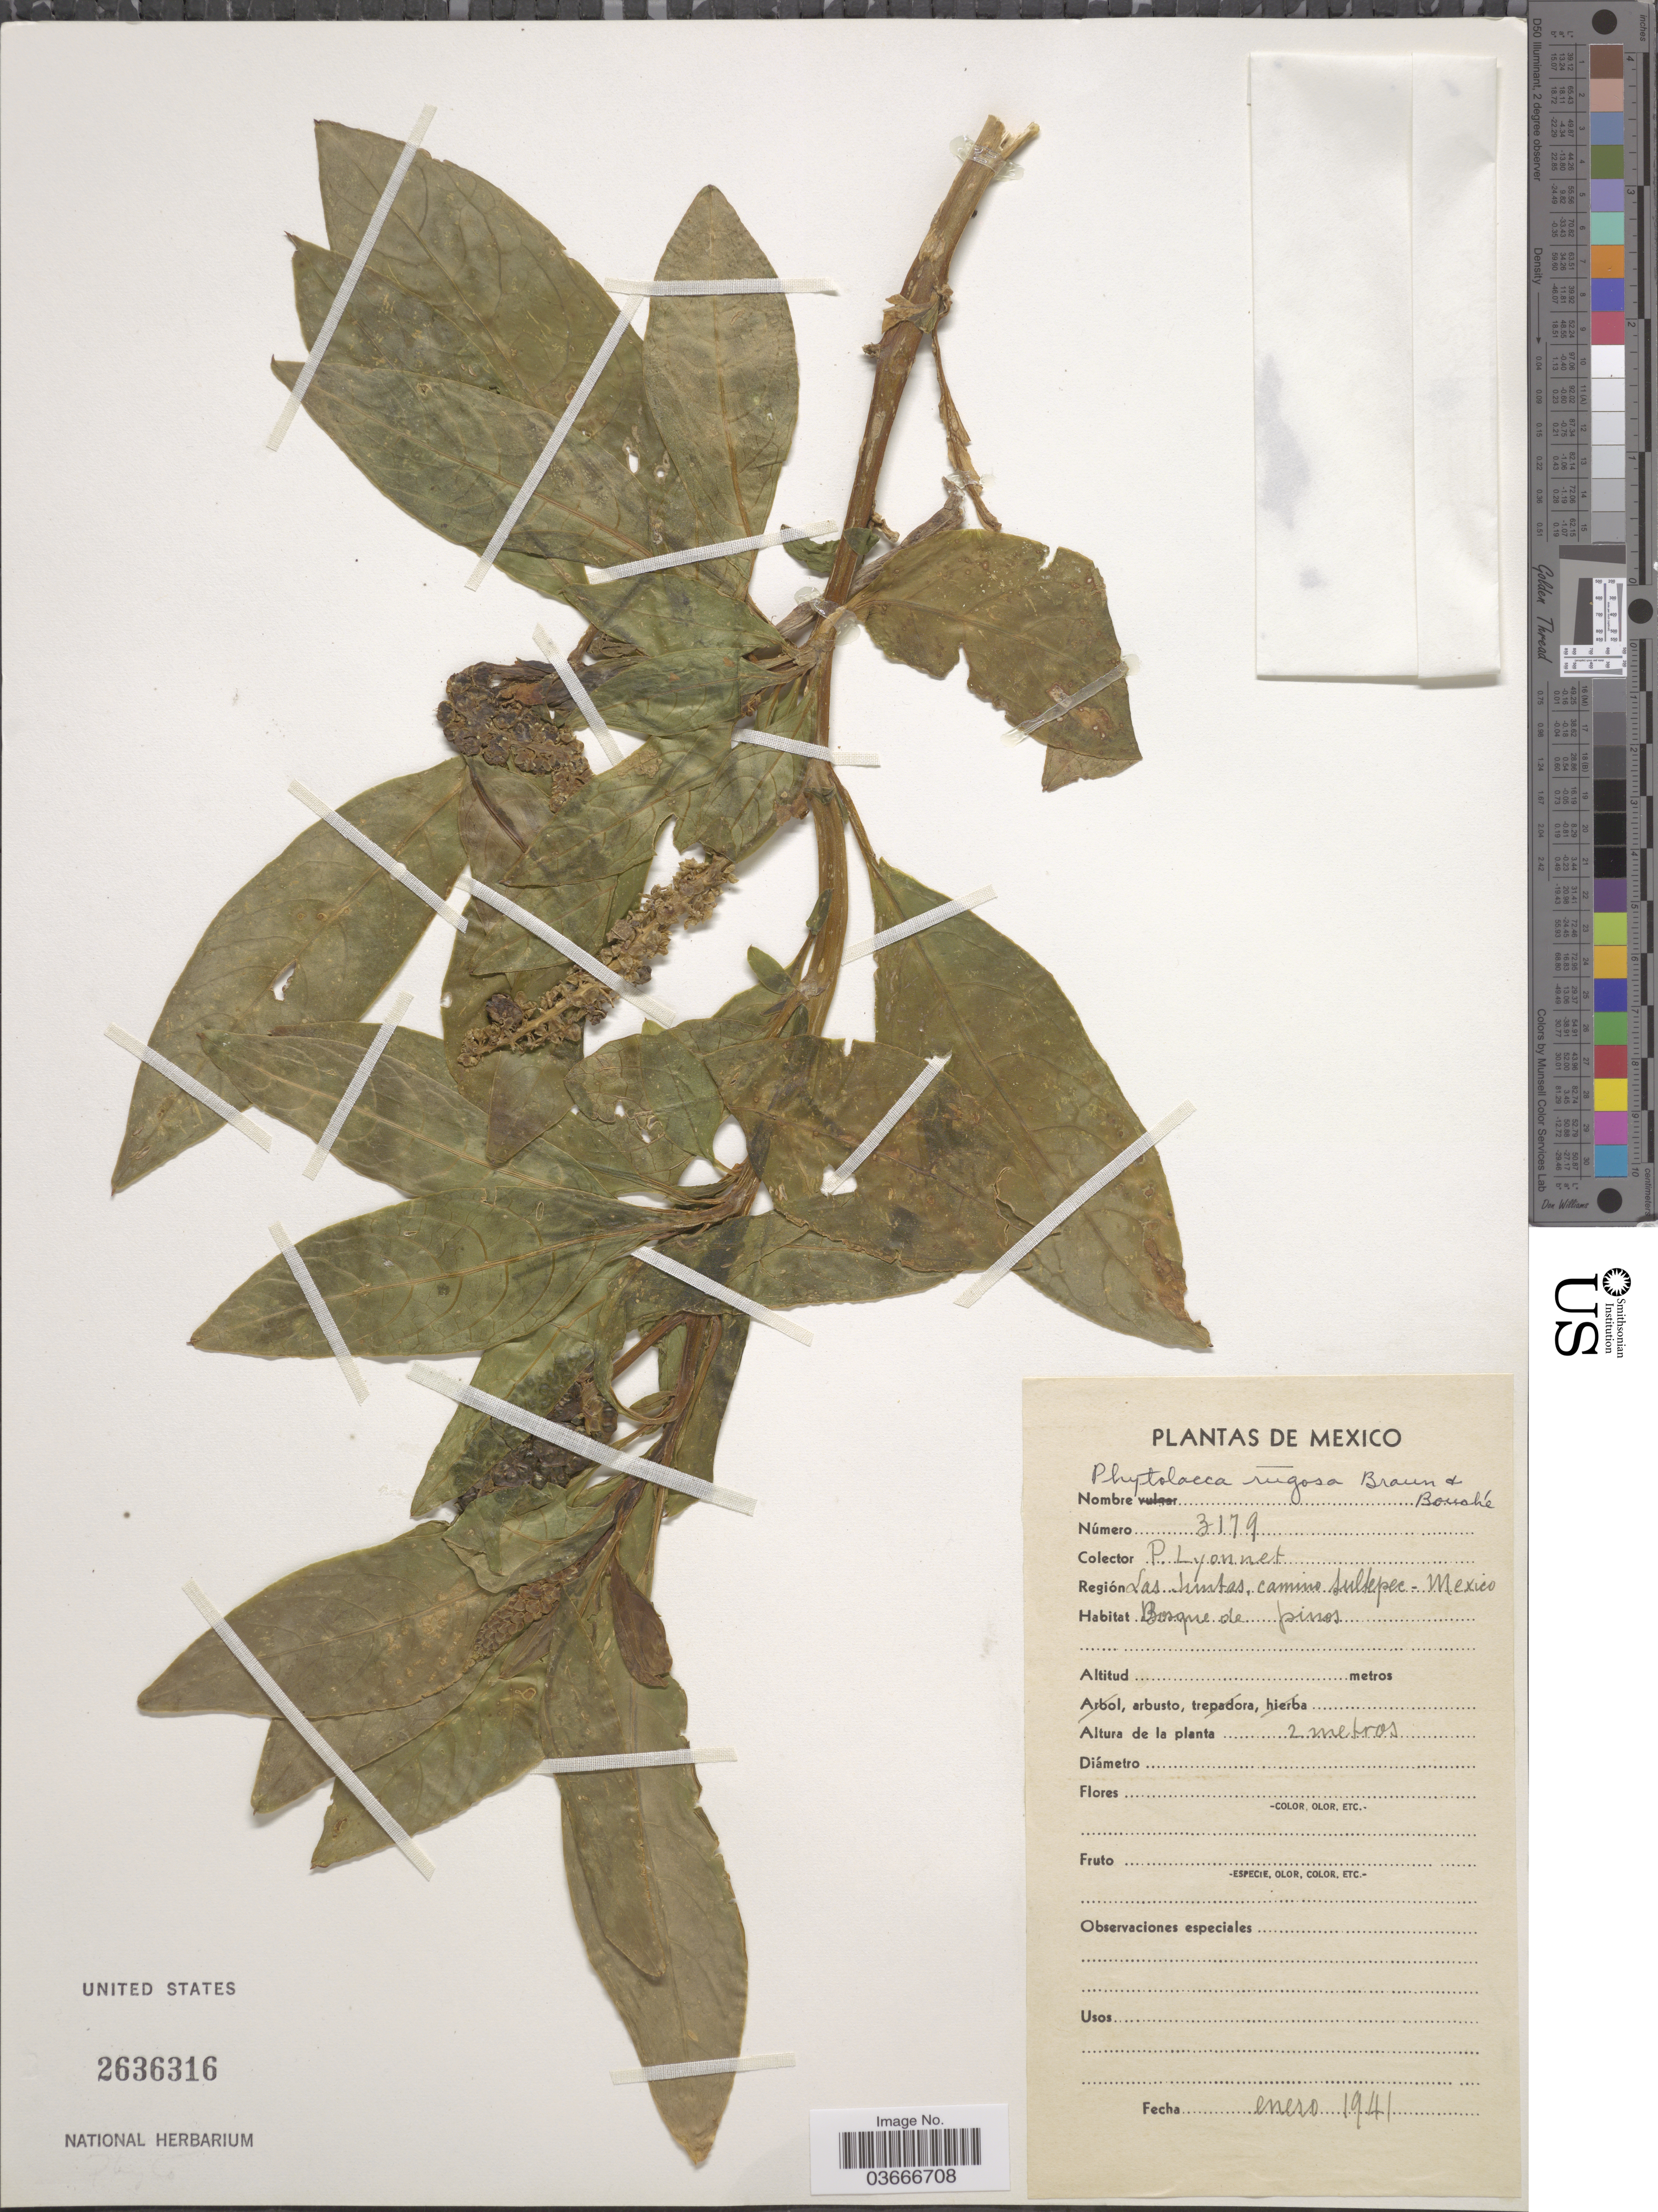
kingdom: Plantae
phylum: Tracheophyta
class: Magnoliopsida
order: Caryophyllales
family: Phytolaccaceae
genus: Phytolacca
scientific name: Phytolacca rugosa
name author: A. Braun & C.D. Bouché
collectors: P. Lyonnet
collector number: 3179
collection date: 1941-01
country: Mexico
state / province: México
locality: Región Las Junta, camino Sultepec.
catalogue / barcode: US 2636316